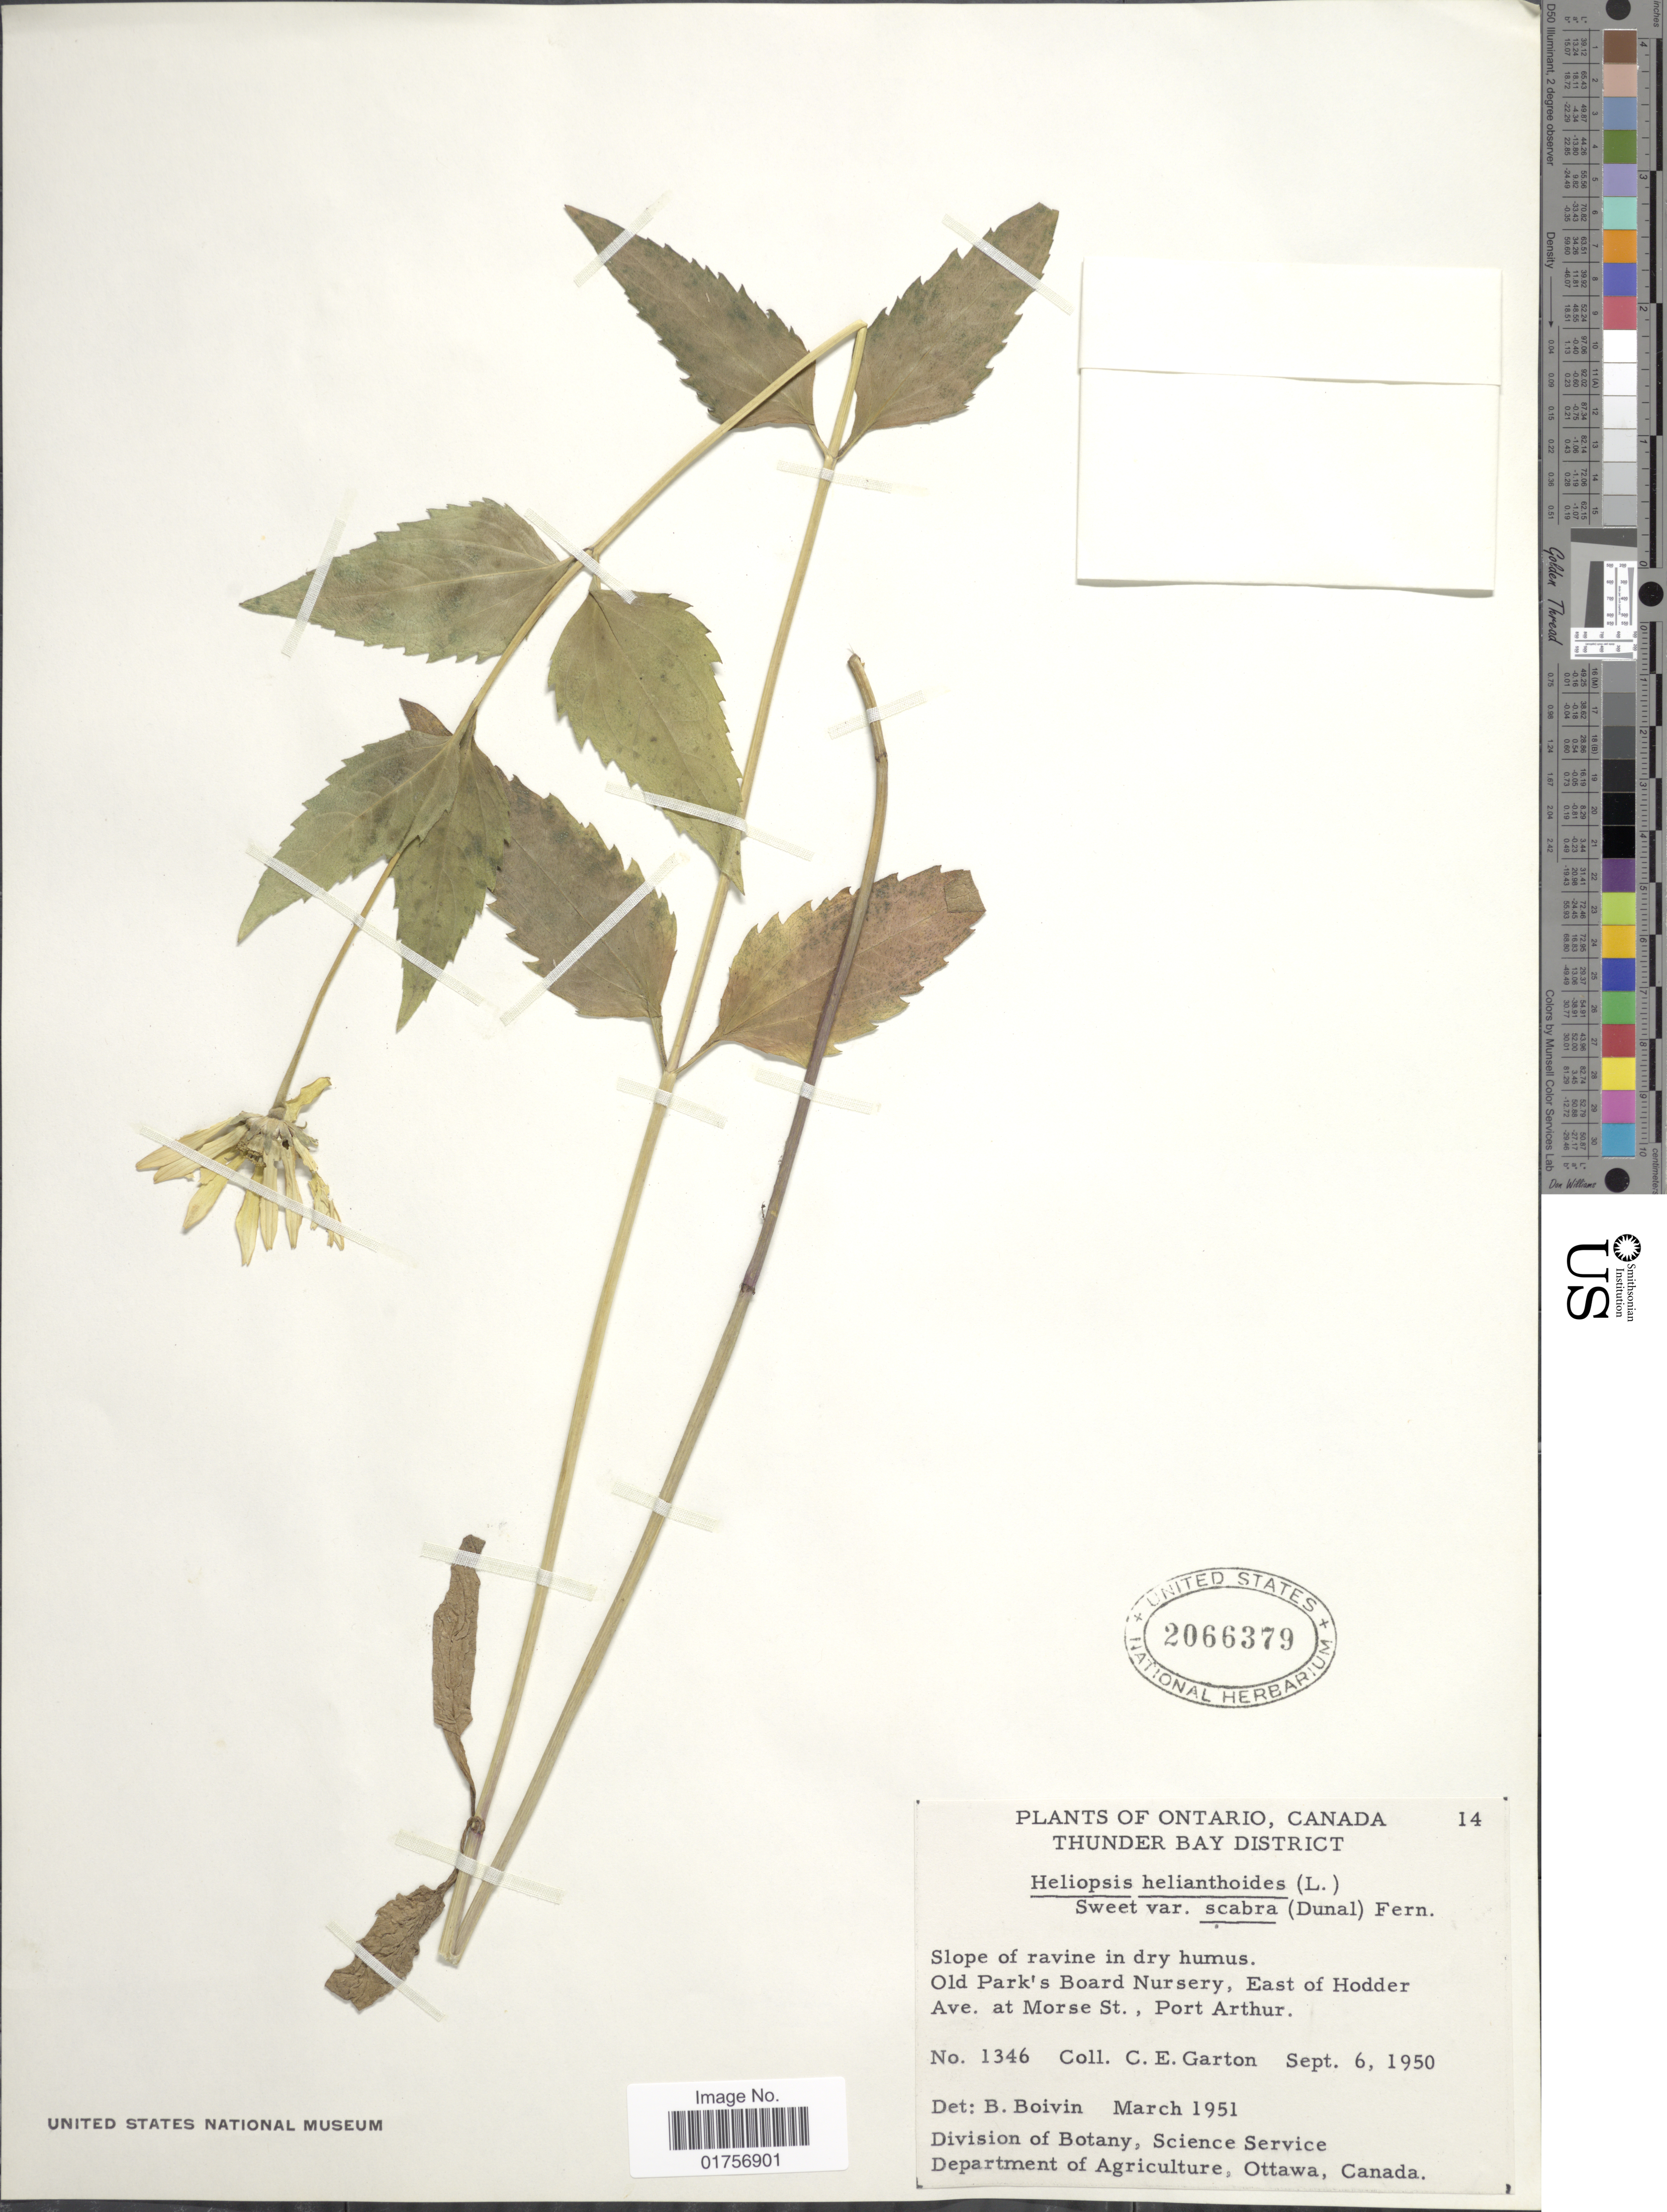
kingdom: Plantae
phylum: Tracheophyta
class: Magnoliopsida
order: Asterales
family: Asteraceae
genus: Heliopsis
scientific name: Heliopsis helianthoides var. scabra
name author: (Dunal) T.R. Fisher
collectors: C. E. Garton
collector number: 1346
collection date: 1950-09-06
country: Canada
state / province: Ontario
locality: Ontario, Canada, Thunder Bay District, Old Park's Board Nursery, East of Hodder Ave at Morse St., Port Arthur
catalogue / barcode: US 2066379